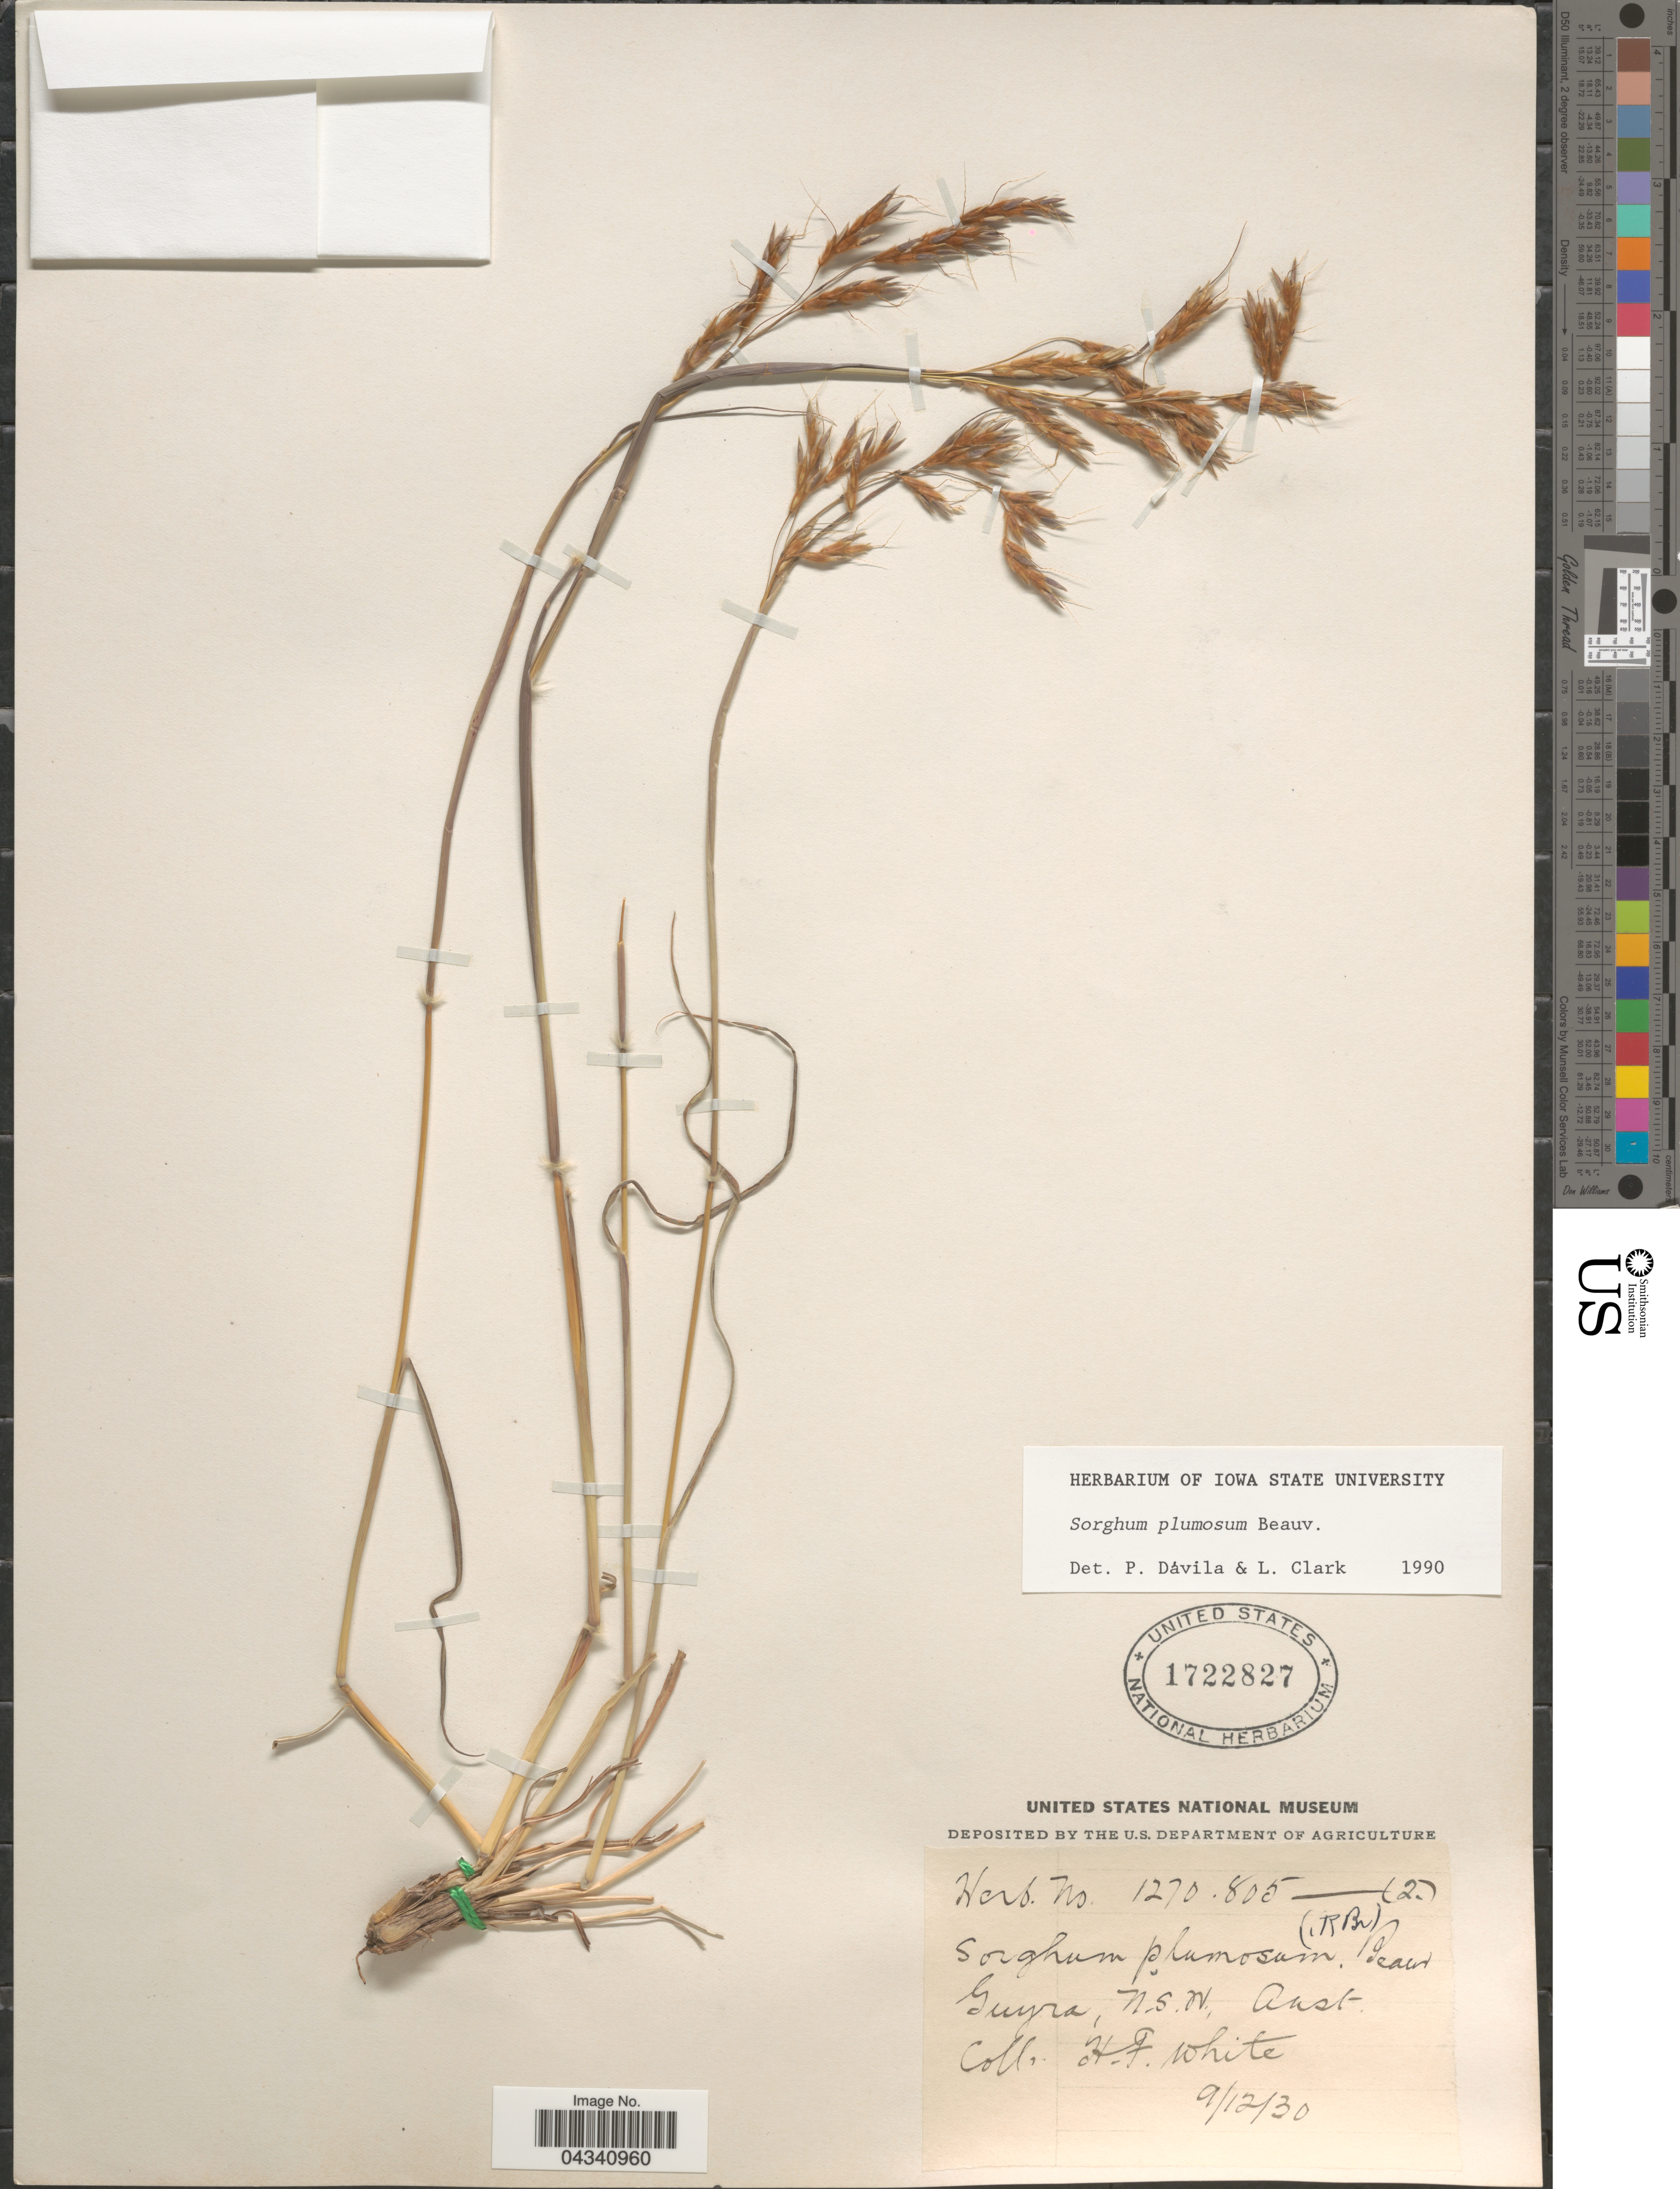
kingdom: Plantae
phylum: Tracheophyta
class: Liliopsida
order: Poales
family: Poaceae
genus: Sorghum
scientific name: Sorghum plumosum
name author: (R. Br.) P. Beauv.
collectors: H. White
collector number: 1270.805-(2)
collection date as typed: Transcribed d/m/y: 9/12/30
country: Australia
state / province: New South Wales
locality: Guyra.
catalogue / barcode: US 1722827